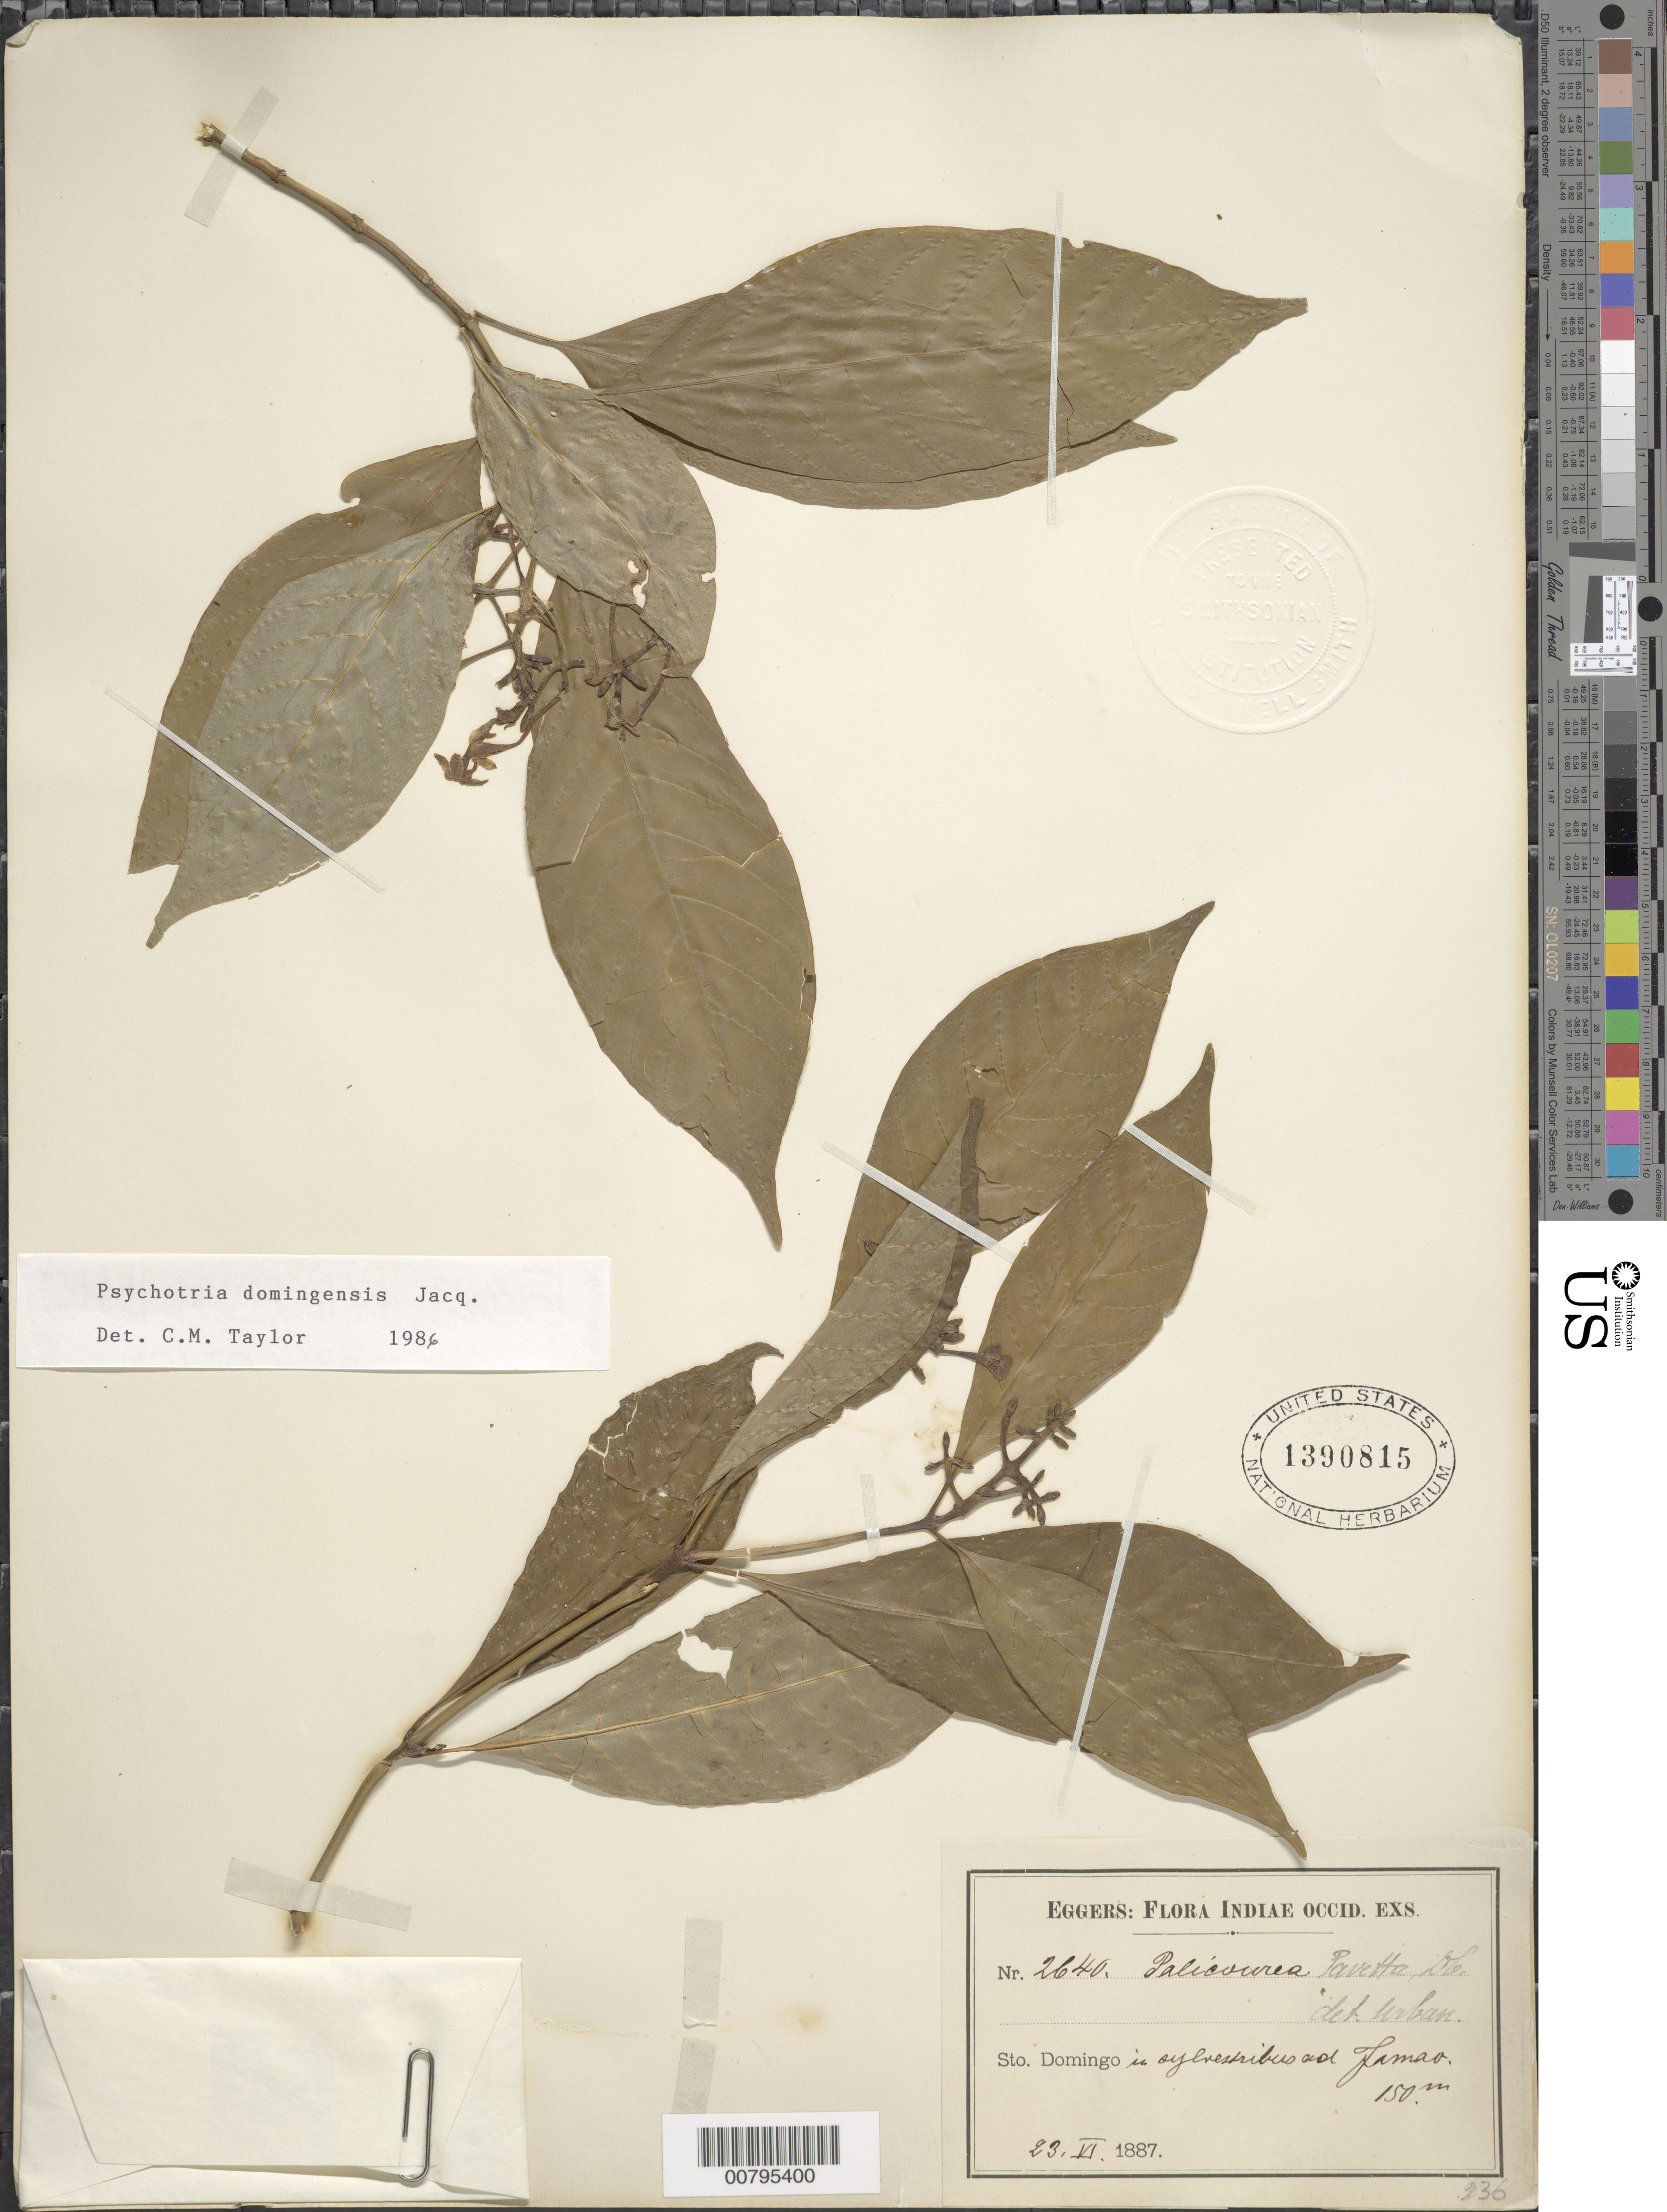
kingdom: Plantae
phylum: Tracheophyta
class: Magnoliopsida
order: Gentianales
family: Rubiaceae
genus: Psychotria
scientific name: Psychotria domingensis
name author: Jacq.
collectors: -. Eggers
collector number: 2640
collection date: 1887-06-23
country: Dominican Republic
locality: Sto. domingo in sylvestribus ad Jamao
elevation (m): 150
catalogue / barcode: US 1390815